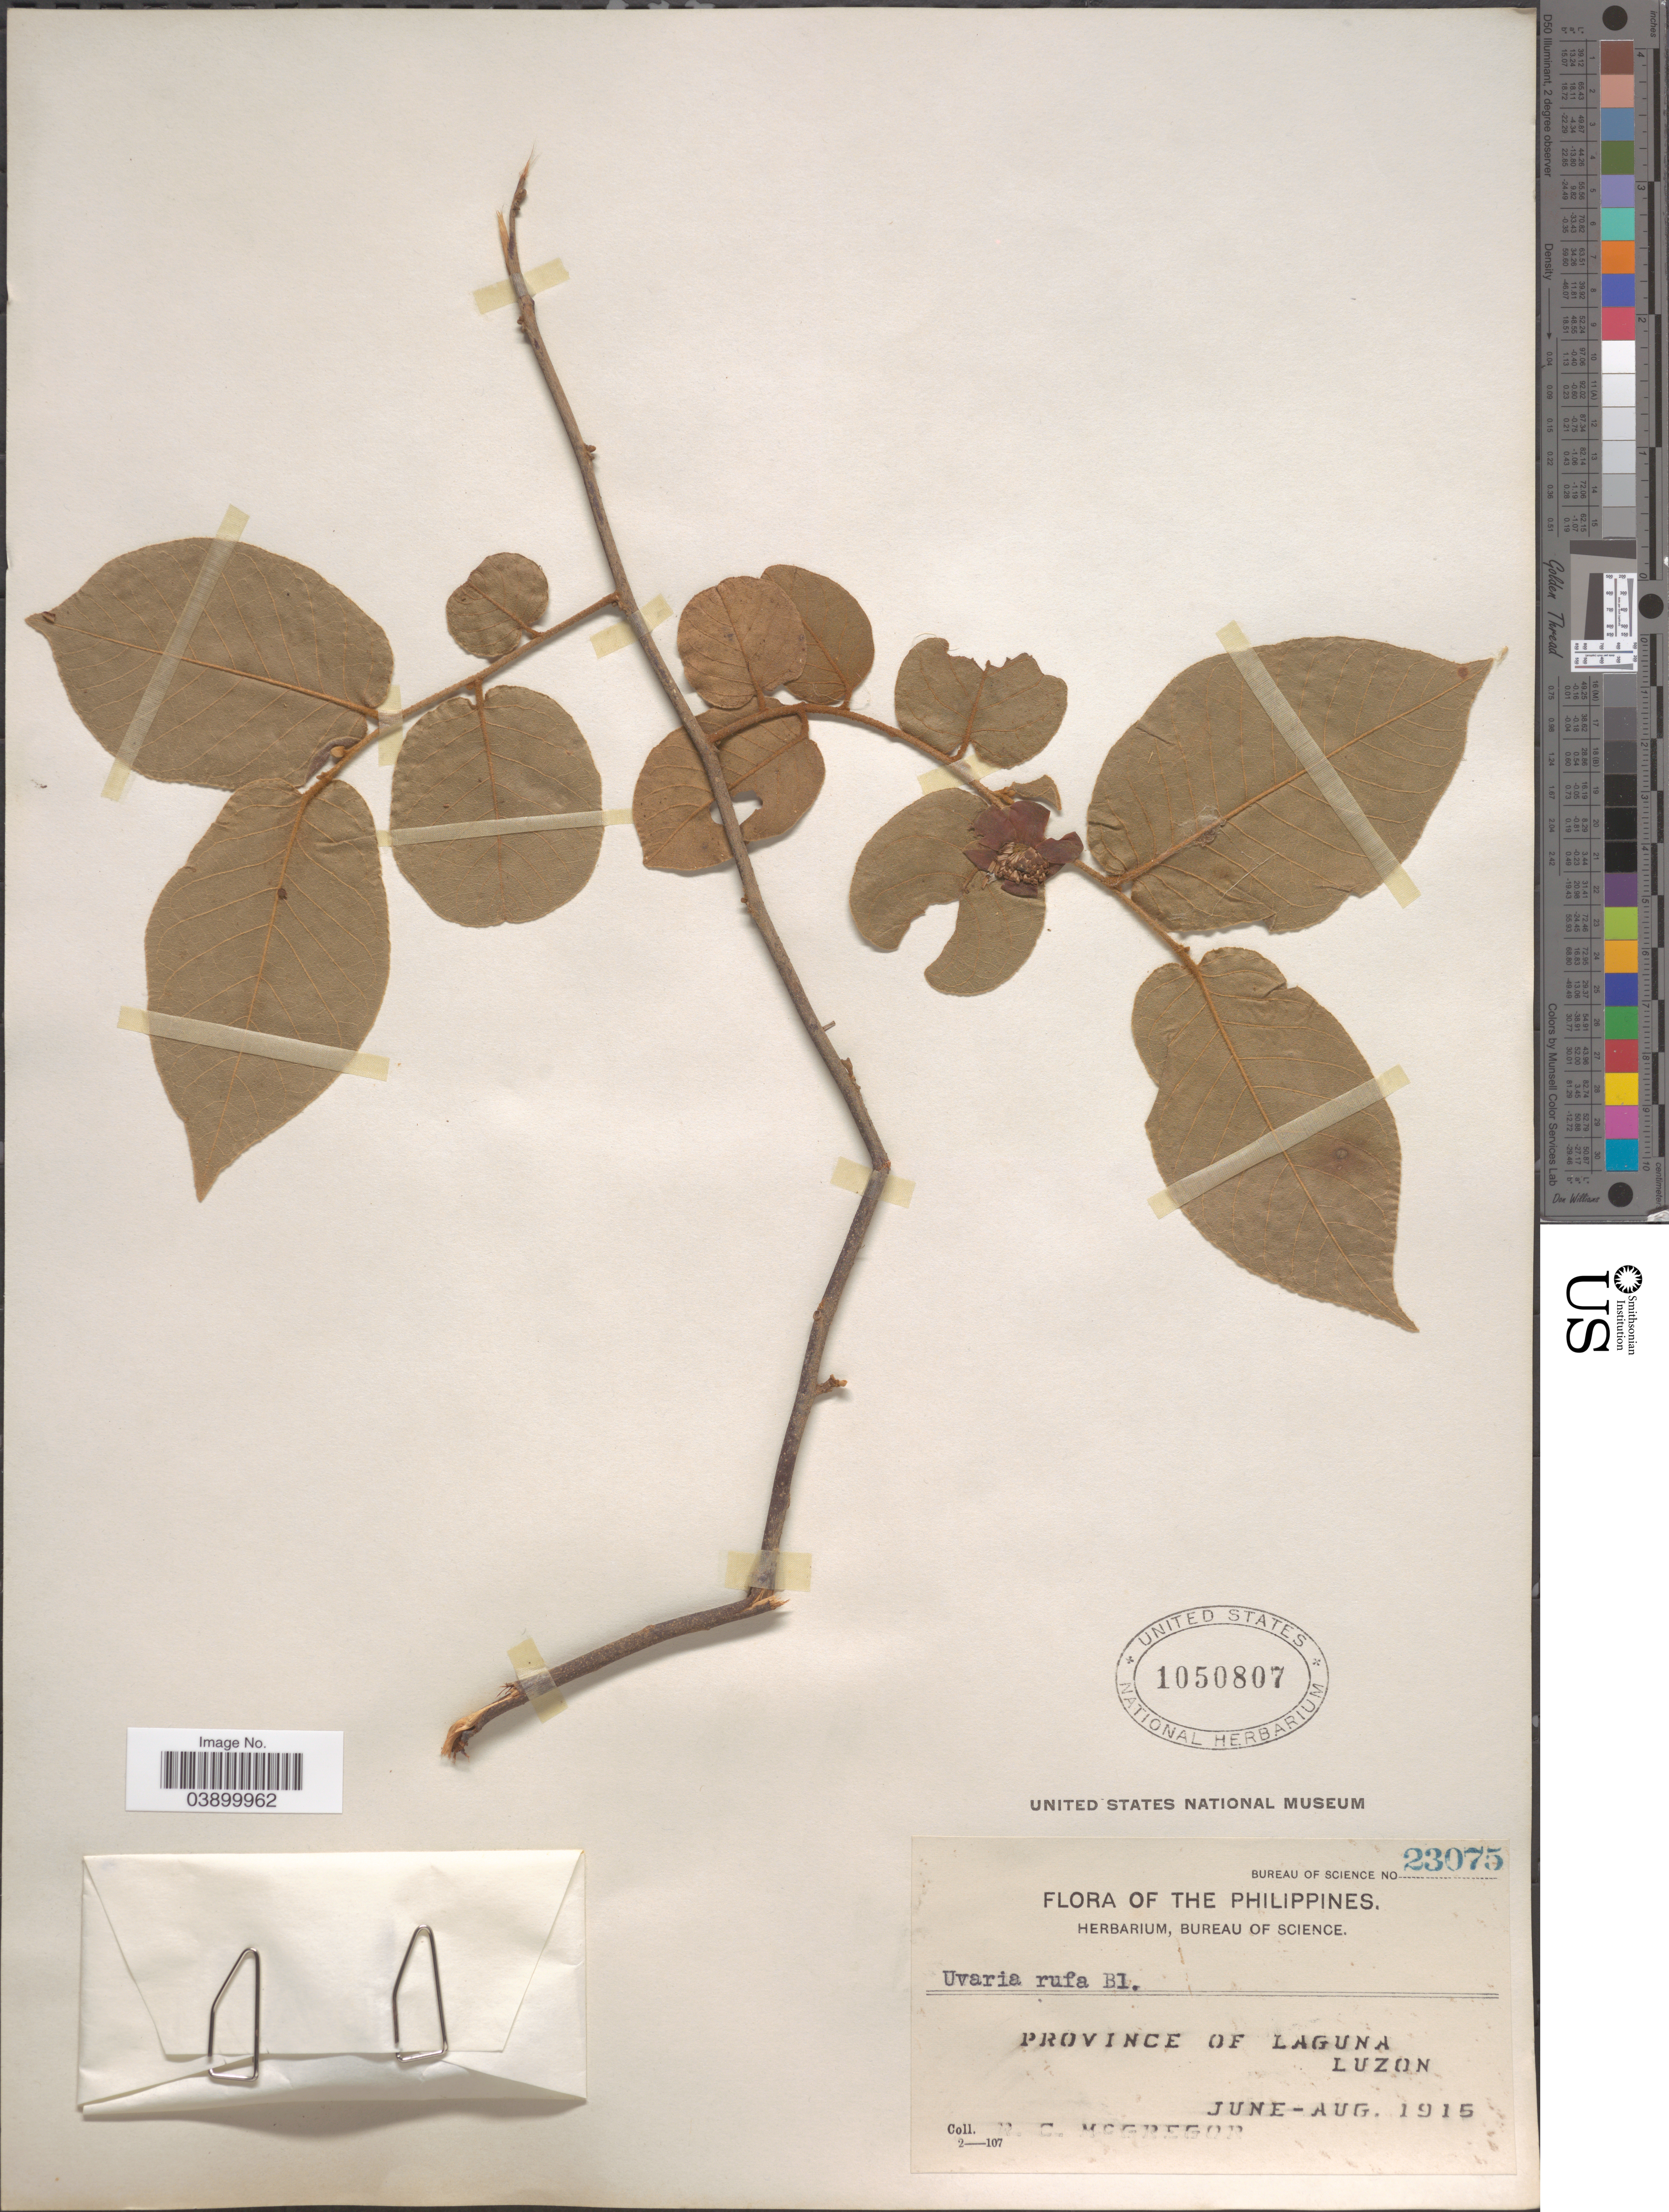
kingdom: Plantae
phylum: Tracheophyta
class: Magnoliopsida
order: Magnoliales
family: Annonaceae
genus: Uvaria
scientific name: Uvaria rufa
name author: Blume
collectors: R. C. McGregor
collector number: Bureau of Science 23075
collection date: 1915-06/1915-08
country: Philippines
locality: Province of Laguna. Luzon.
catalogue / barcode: US 1050807